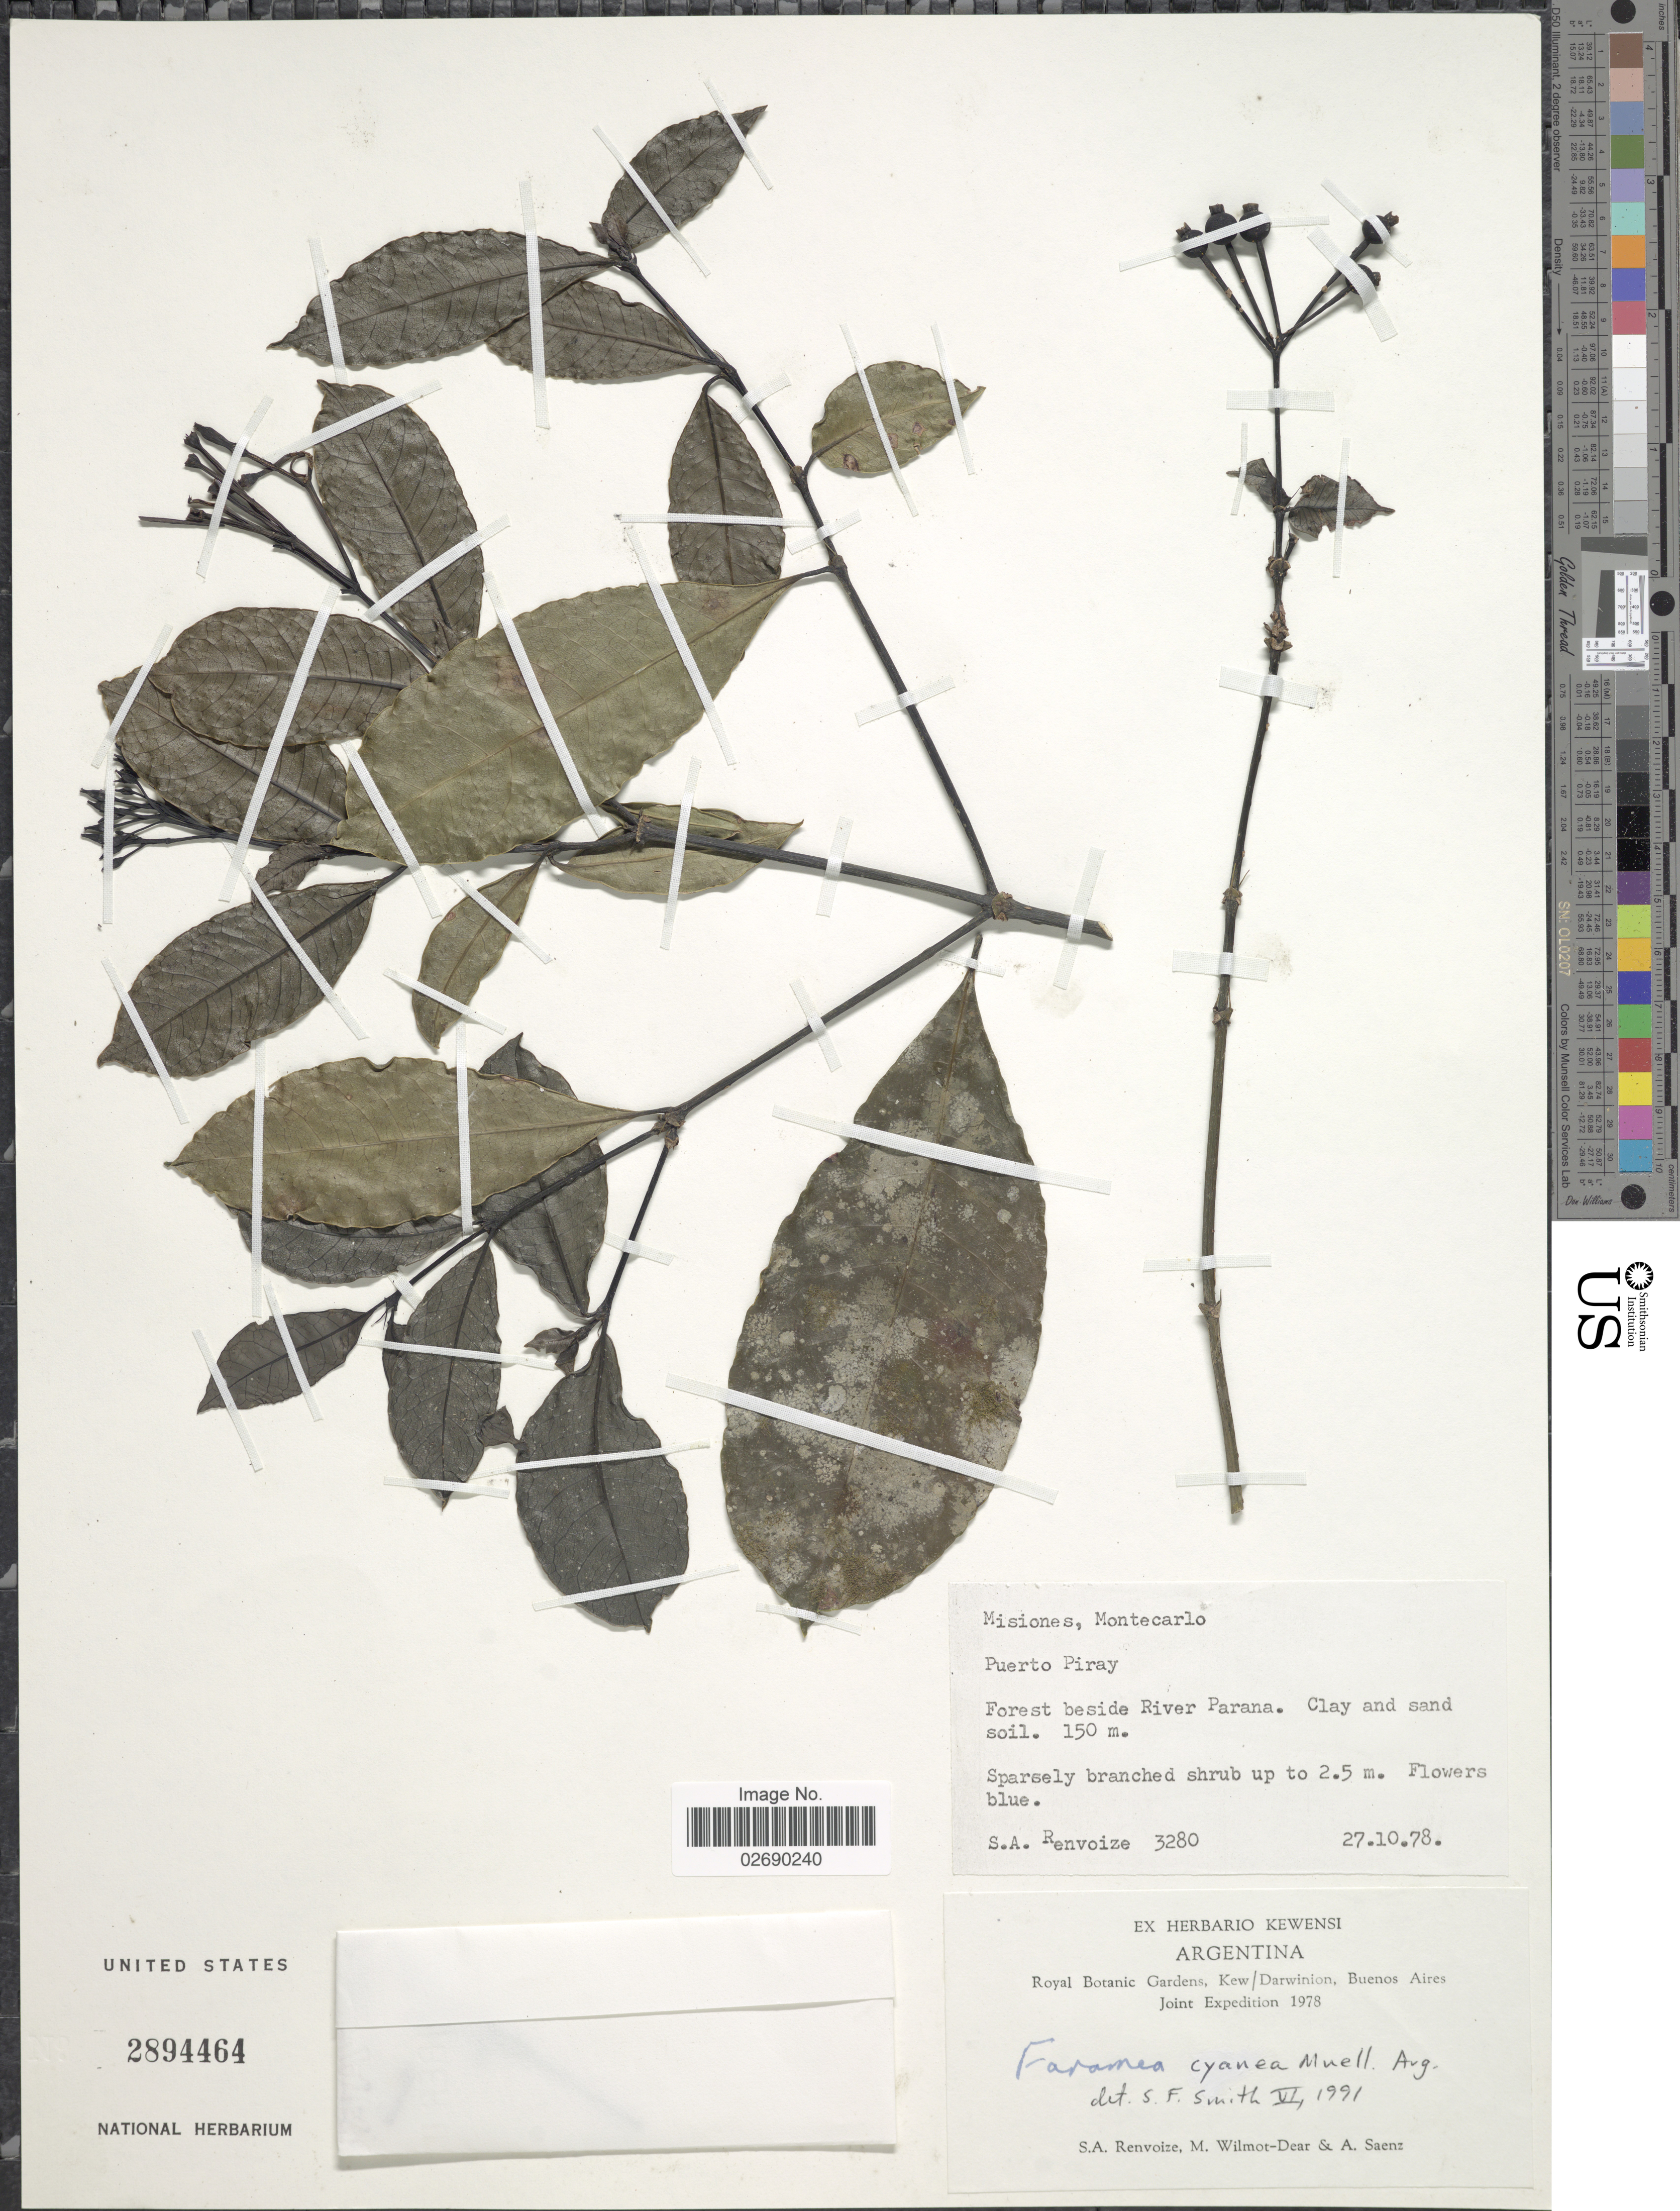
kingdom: Plantae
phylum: Tracheophyta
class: Magnoliopsida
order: Gentianales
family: Rubiaceae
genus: Faramea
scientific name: Faramea cyanea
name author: Müll. Arg.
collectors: S. A. Renvoize, M. Wilmot-Dear & A. Saenz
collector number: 3280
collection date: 1978-10-27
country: Argentina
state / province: Misiones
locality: Montecarlo, Puerto Piray, Forest beside River Parana. Clay and sand soil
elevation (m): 150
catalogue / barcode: US 2894464